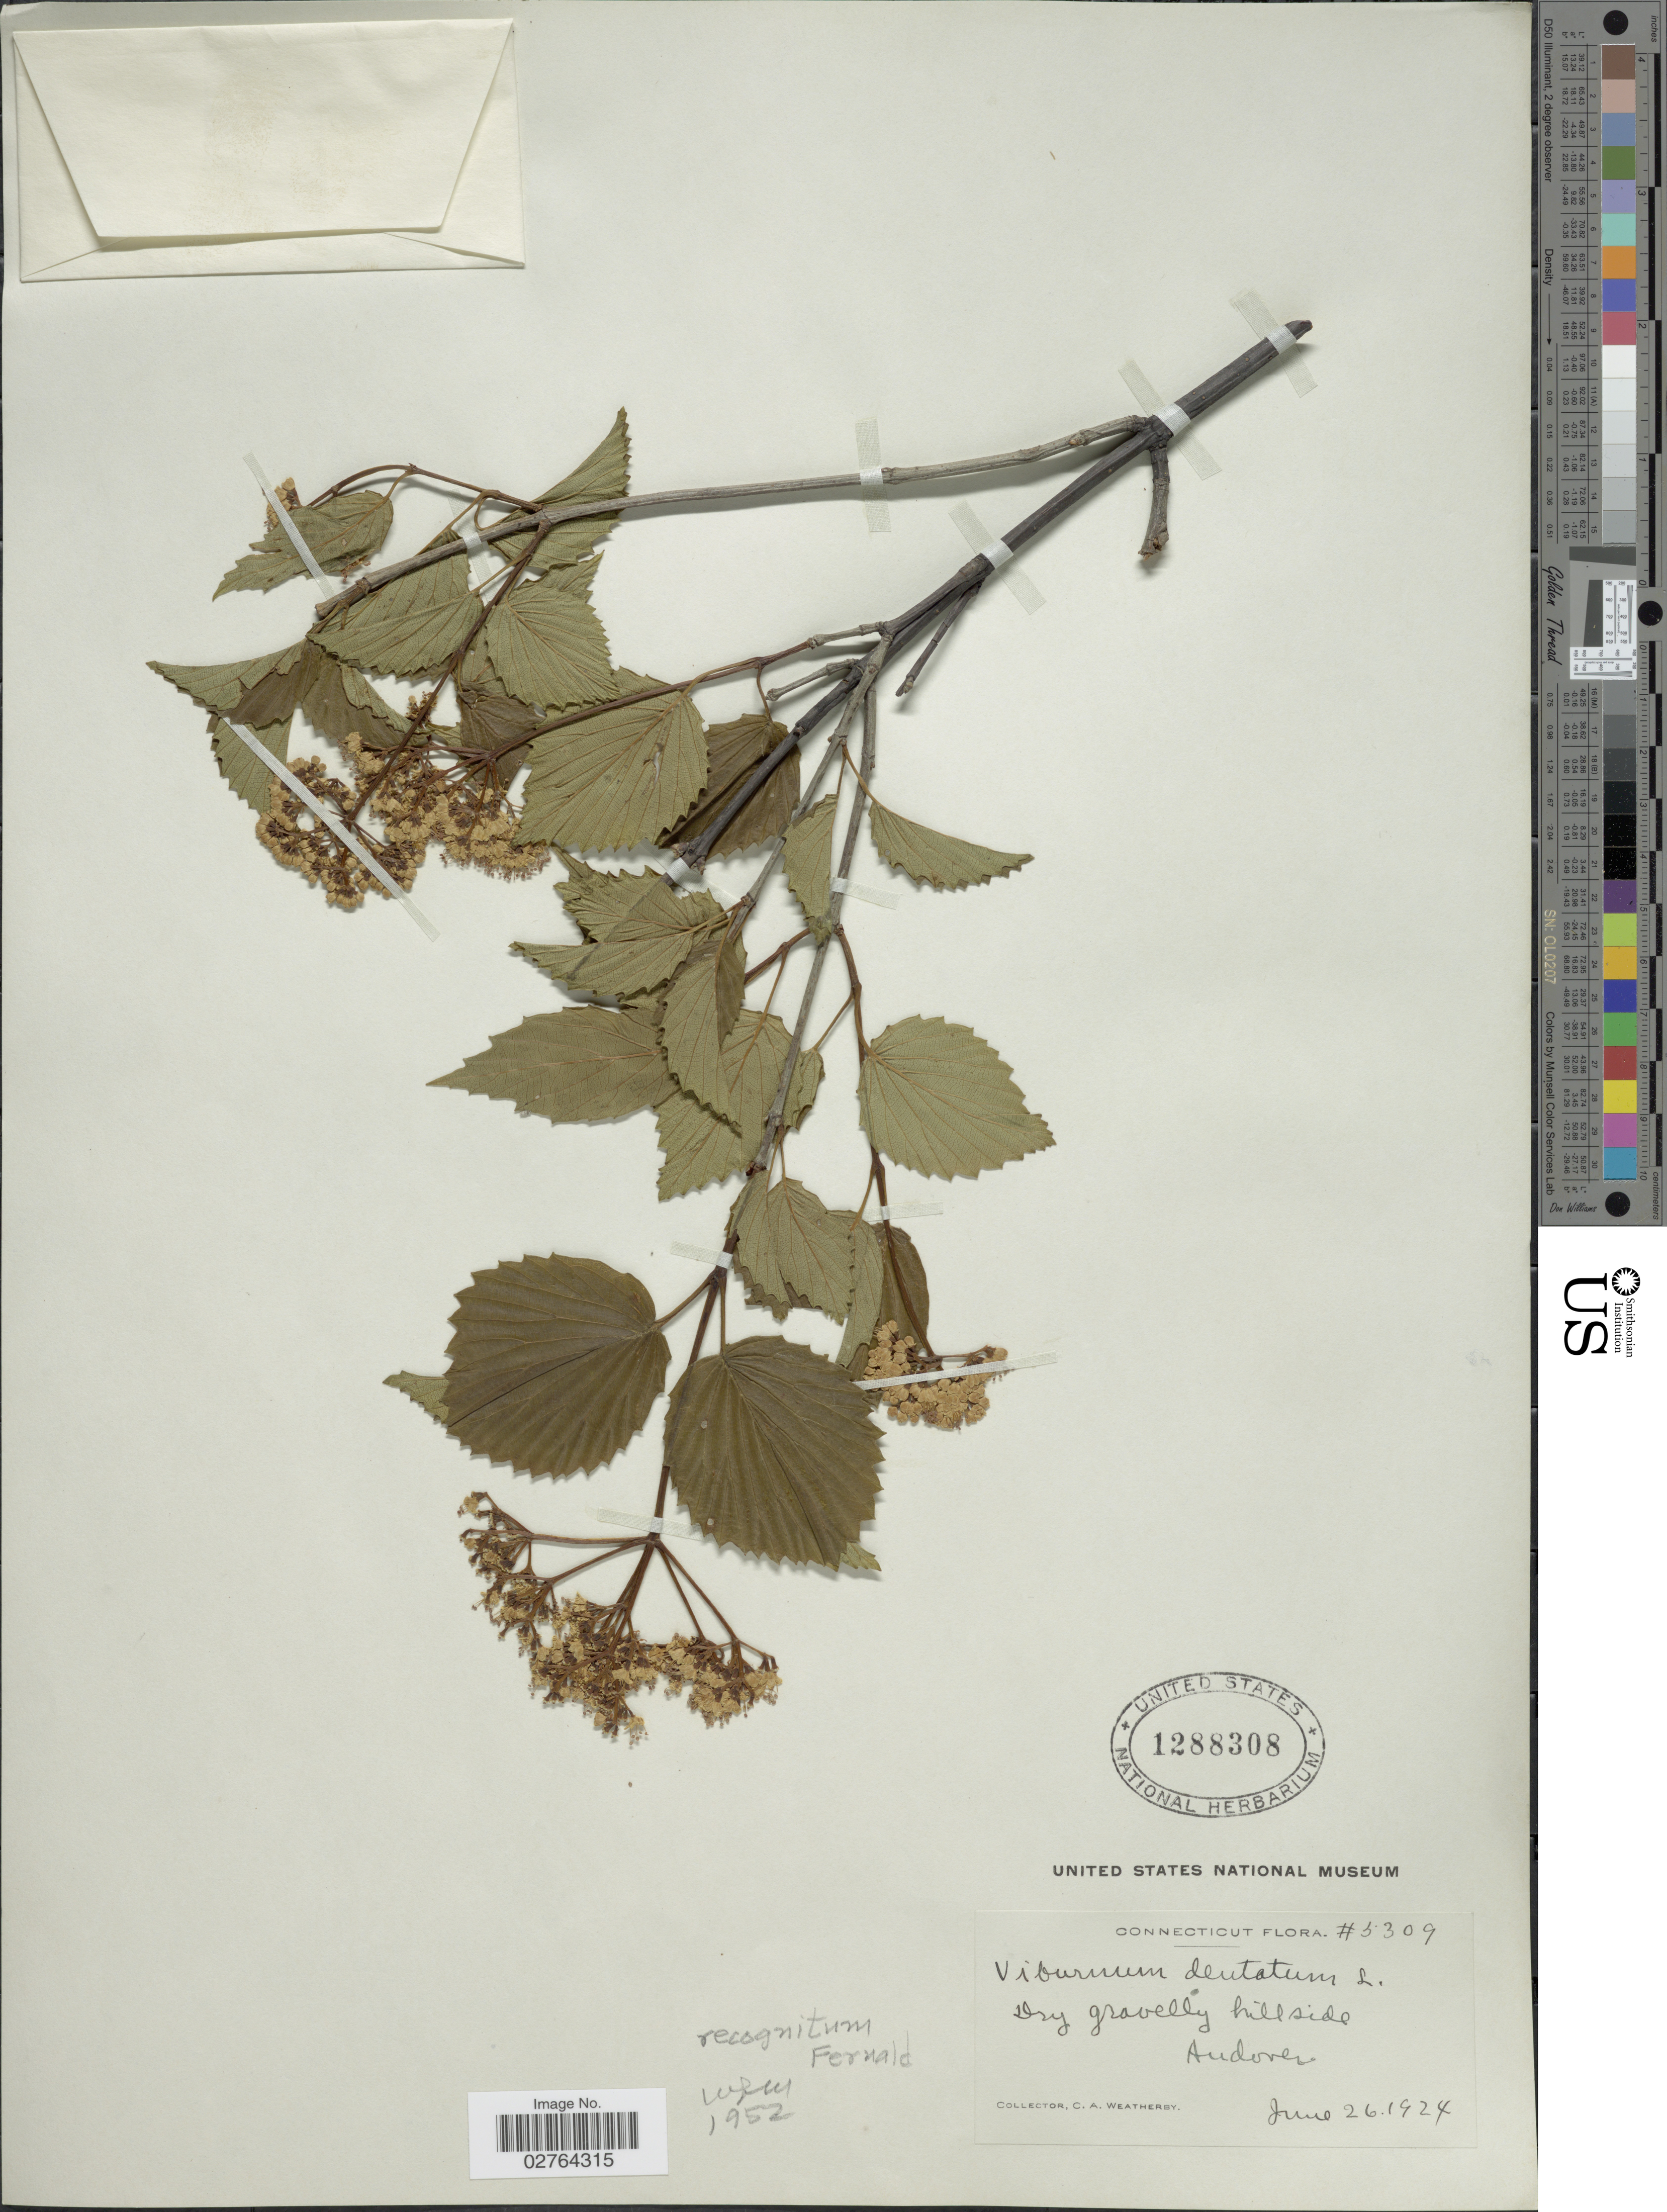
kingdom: Plantae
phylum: Tracheophyta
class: Magnoliopsida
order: Dipsacales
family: Viburnaceae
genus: Viburnum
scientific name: Viburnum recognitum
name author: Fernald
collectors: C. A. Weatherby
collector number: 3309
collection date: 1924-06-26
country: United States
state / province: Connecticut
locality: Dry gravelly hillside Andover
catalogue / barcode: US 1288308